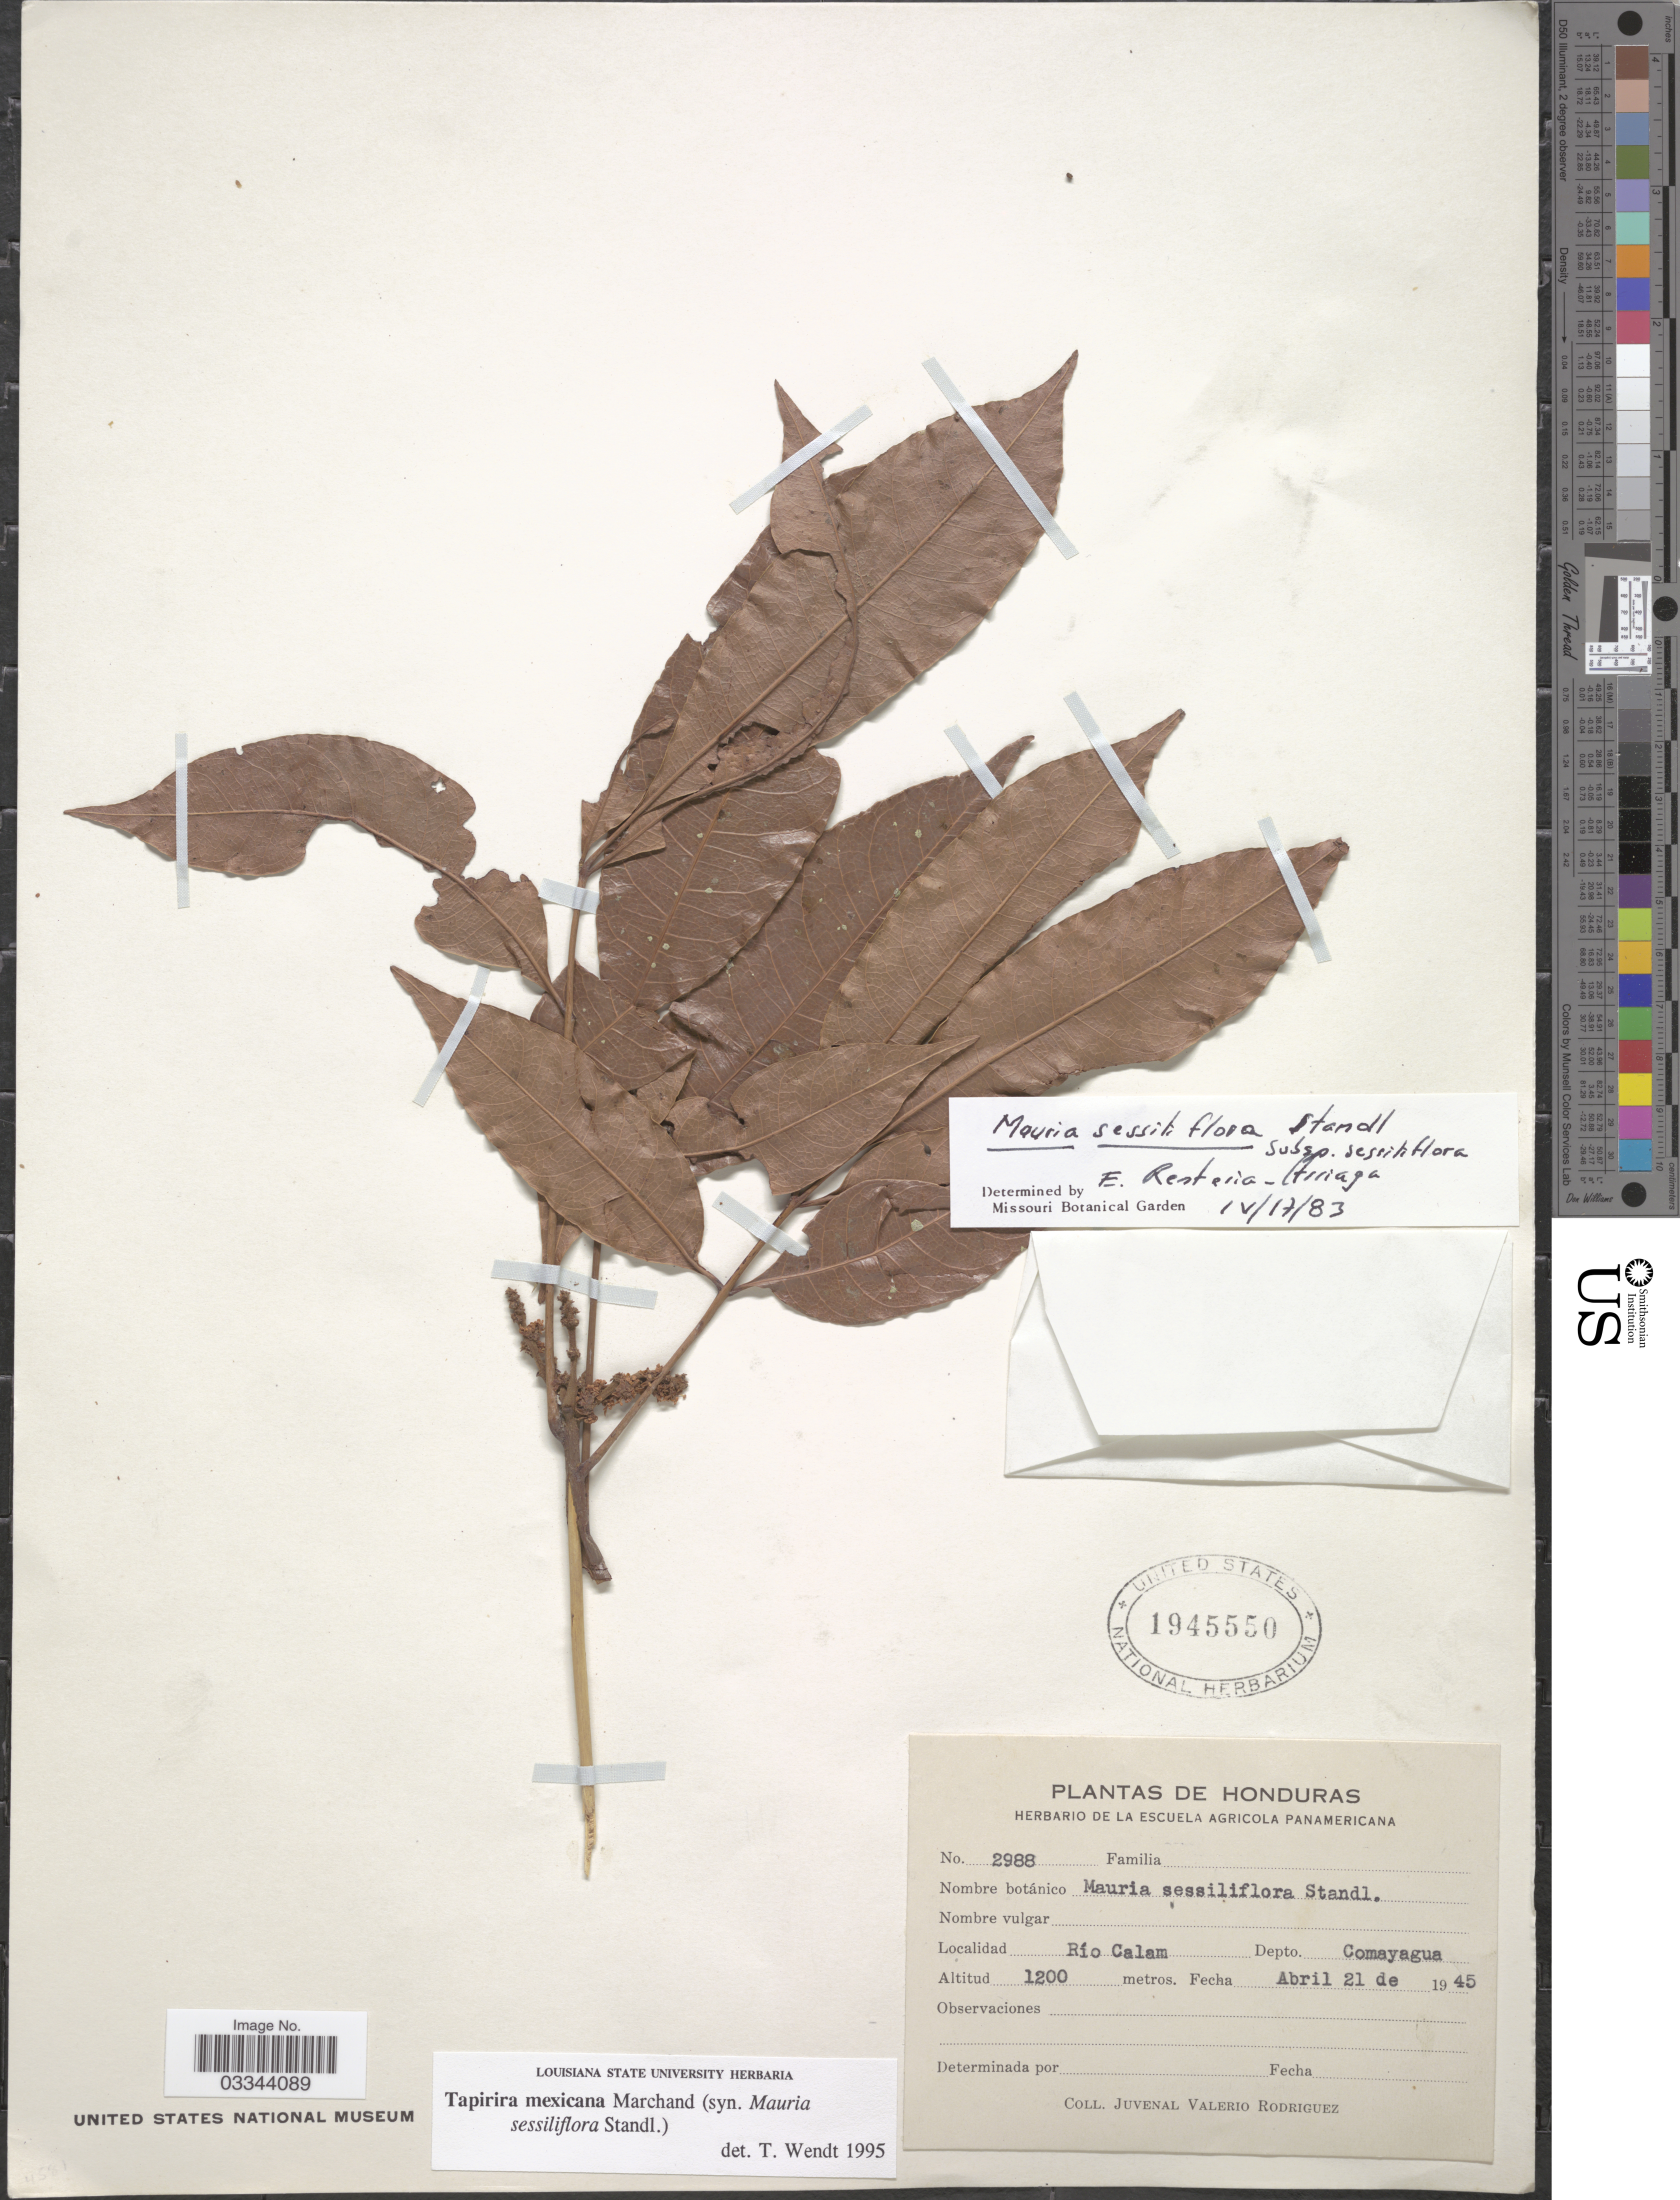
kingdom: Plantae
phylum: Tracheophyta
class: Magnoliopsida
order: Sapindales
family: Anacardiaceae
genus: Tapirira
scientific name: Tapirira mexicana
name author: Marchand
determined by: Mitchell, John D.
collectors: J. Valerio R.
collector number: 2988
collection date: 1945-04-21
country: Honduras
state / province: Comayagua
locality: Río Calam, Depto. Comayagua.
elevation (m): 1200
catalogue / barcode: US 1945550